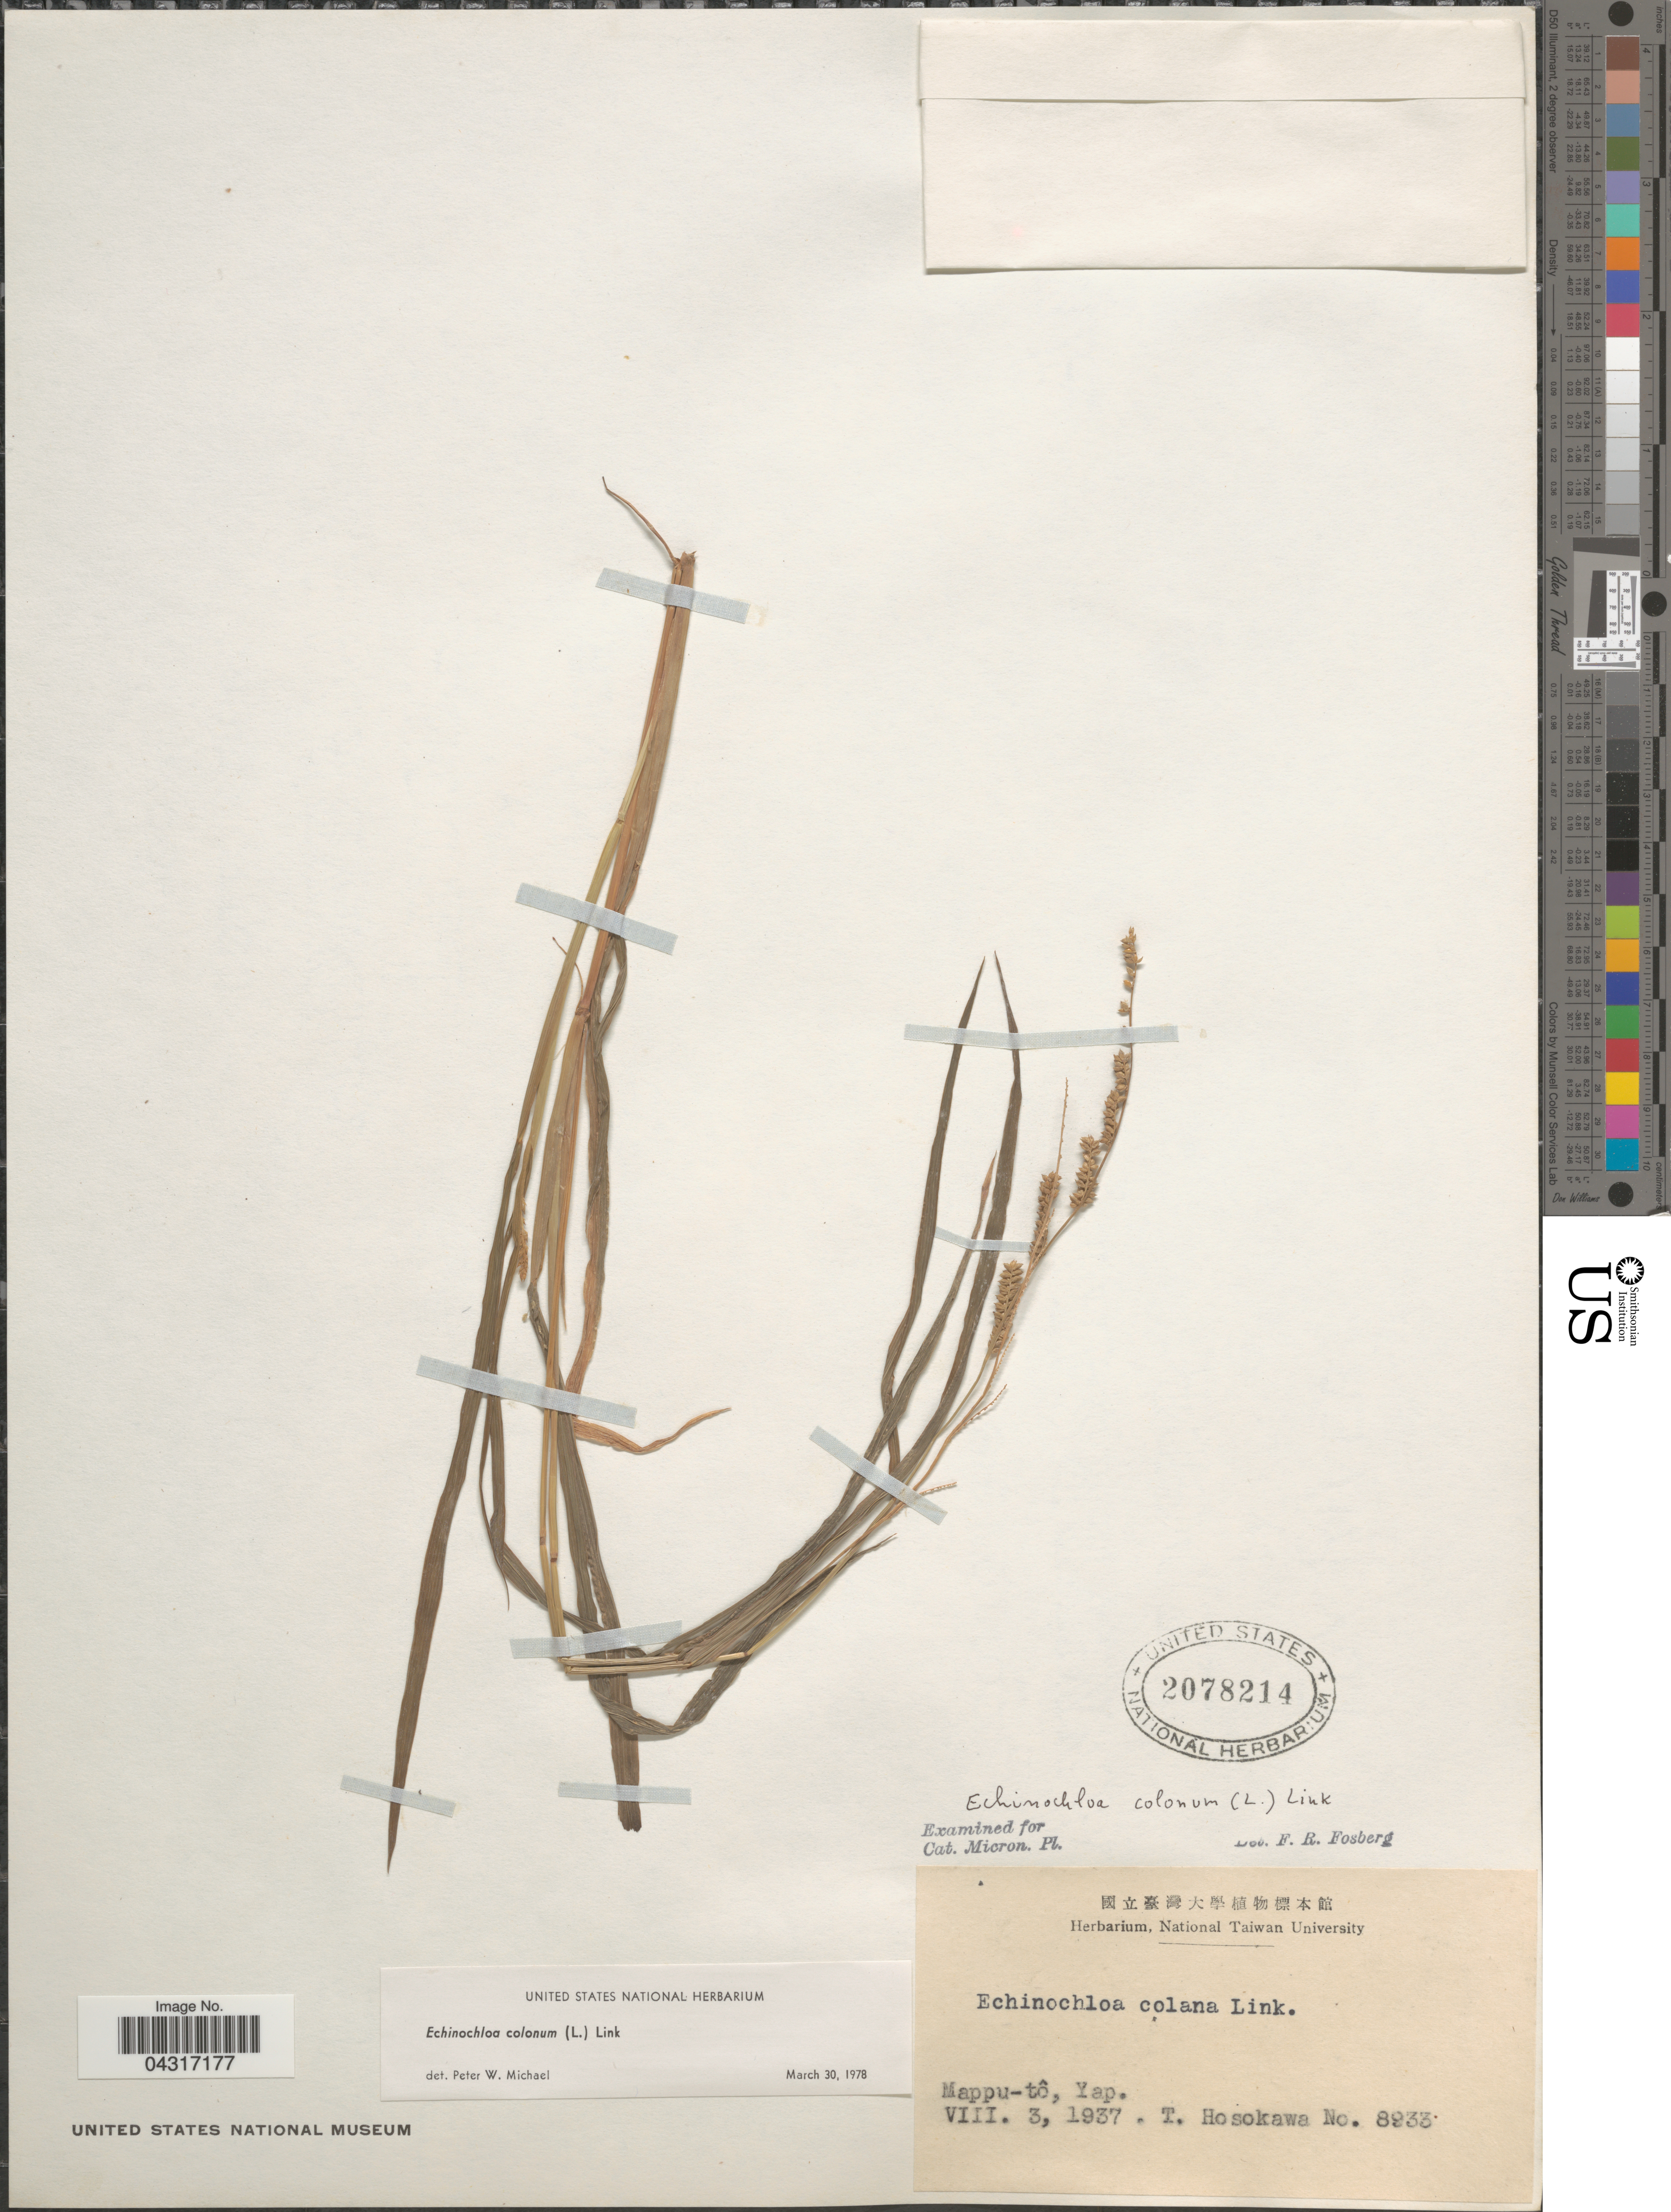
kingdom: Plantae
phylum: Tracheophyta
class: Liliopsida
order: Poales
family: Poaceae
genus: Echinochloa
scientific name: Echinochloa colona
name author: (L.) Link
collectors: T. Hosokawa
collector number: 8933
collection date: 1937-08-03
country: Taiwan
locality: Mappu-tô, Yap.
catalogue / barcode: US 2078214